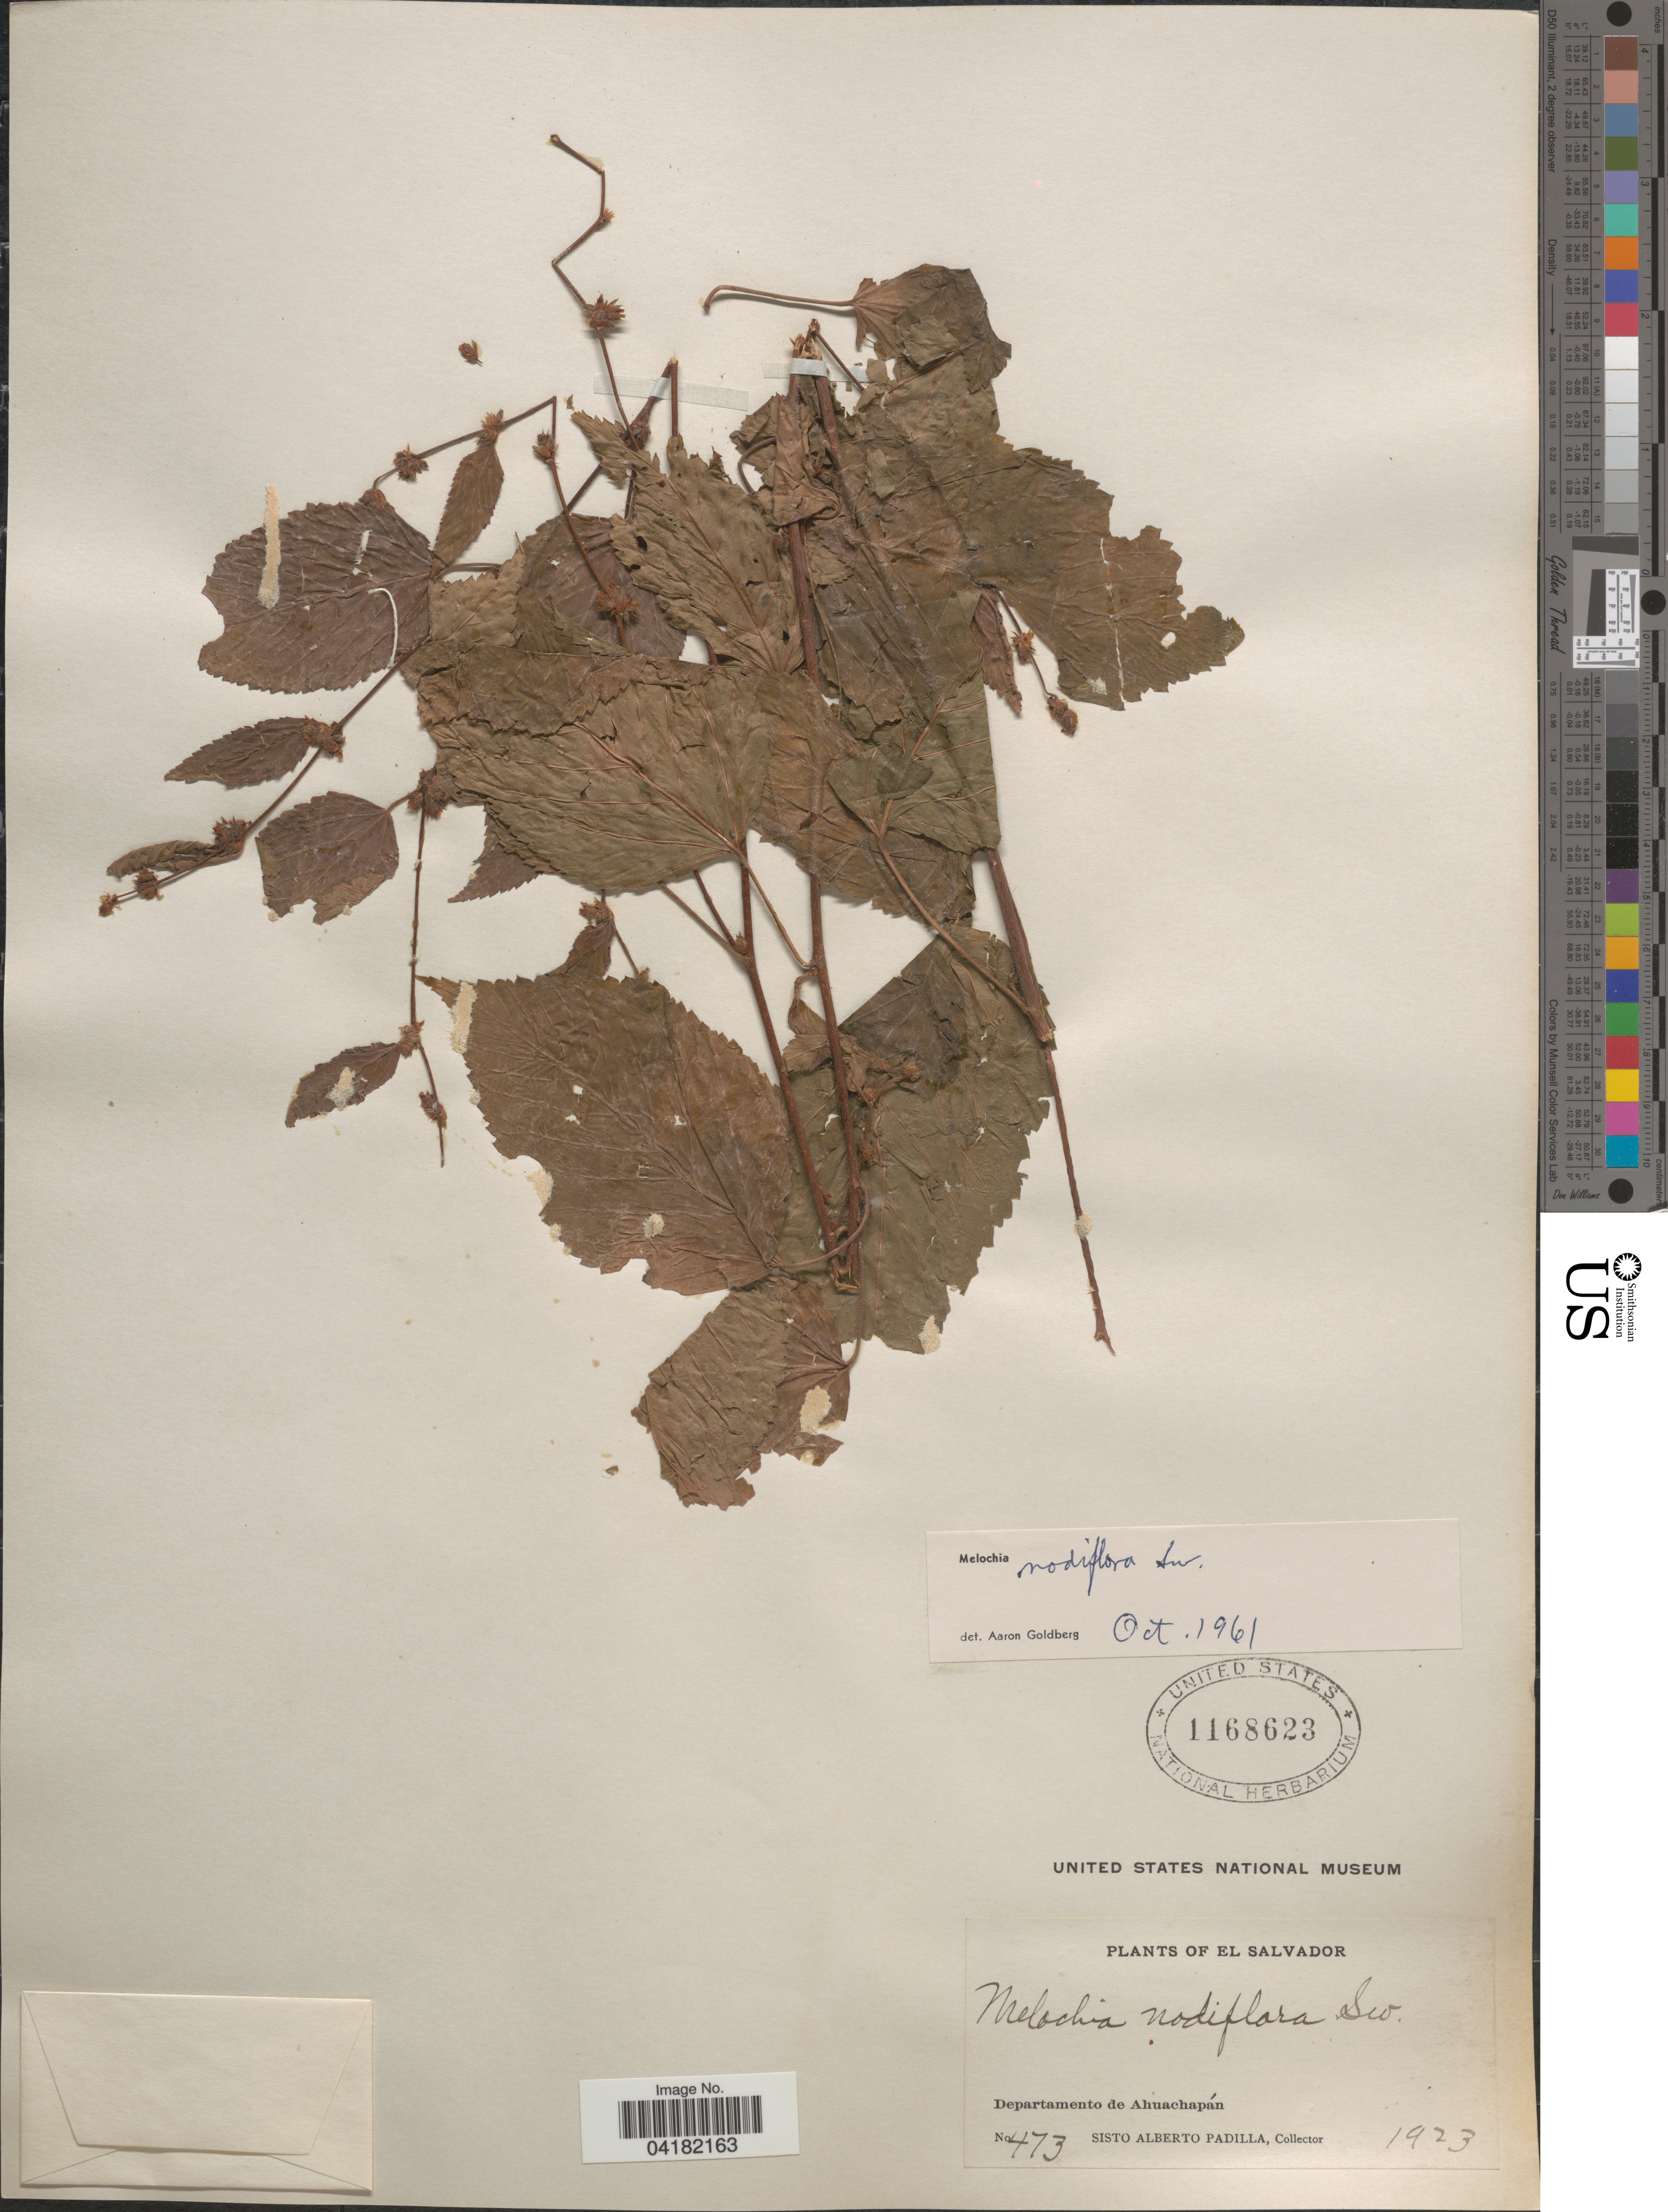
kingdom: Plantae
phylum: Tracheophyta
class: Magnoliopsida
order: Malvales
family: Malvaceae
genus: Melochia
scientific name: Melochia nodiflora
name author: Sw.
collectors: S. A. Padilla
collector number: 473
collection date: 1923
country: El Salvador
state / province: Ahuachapan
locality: Departamento de Ahuachapán.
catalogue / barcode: US 1168623